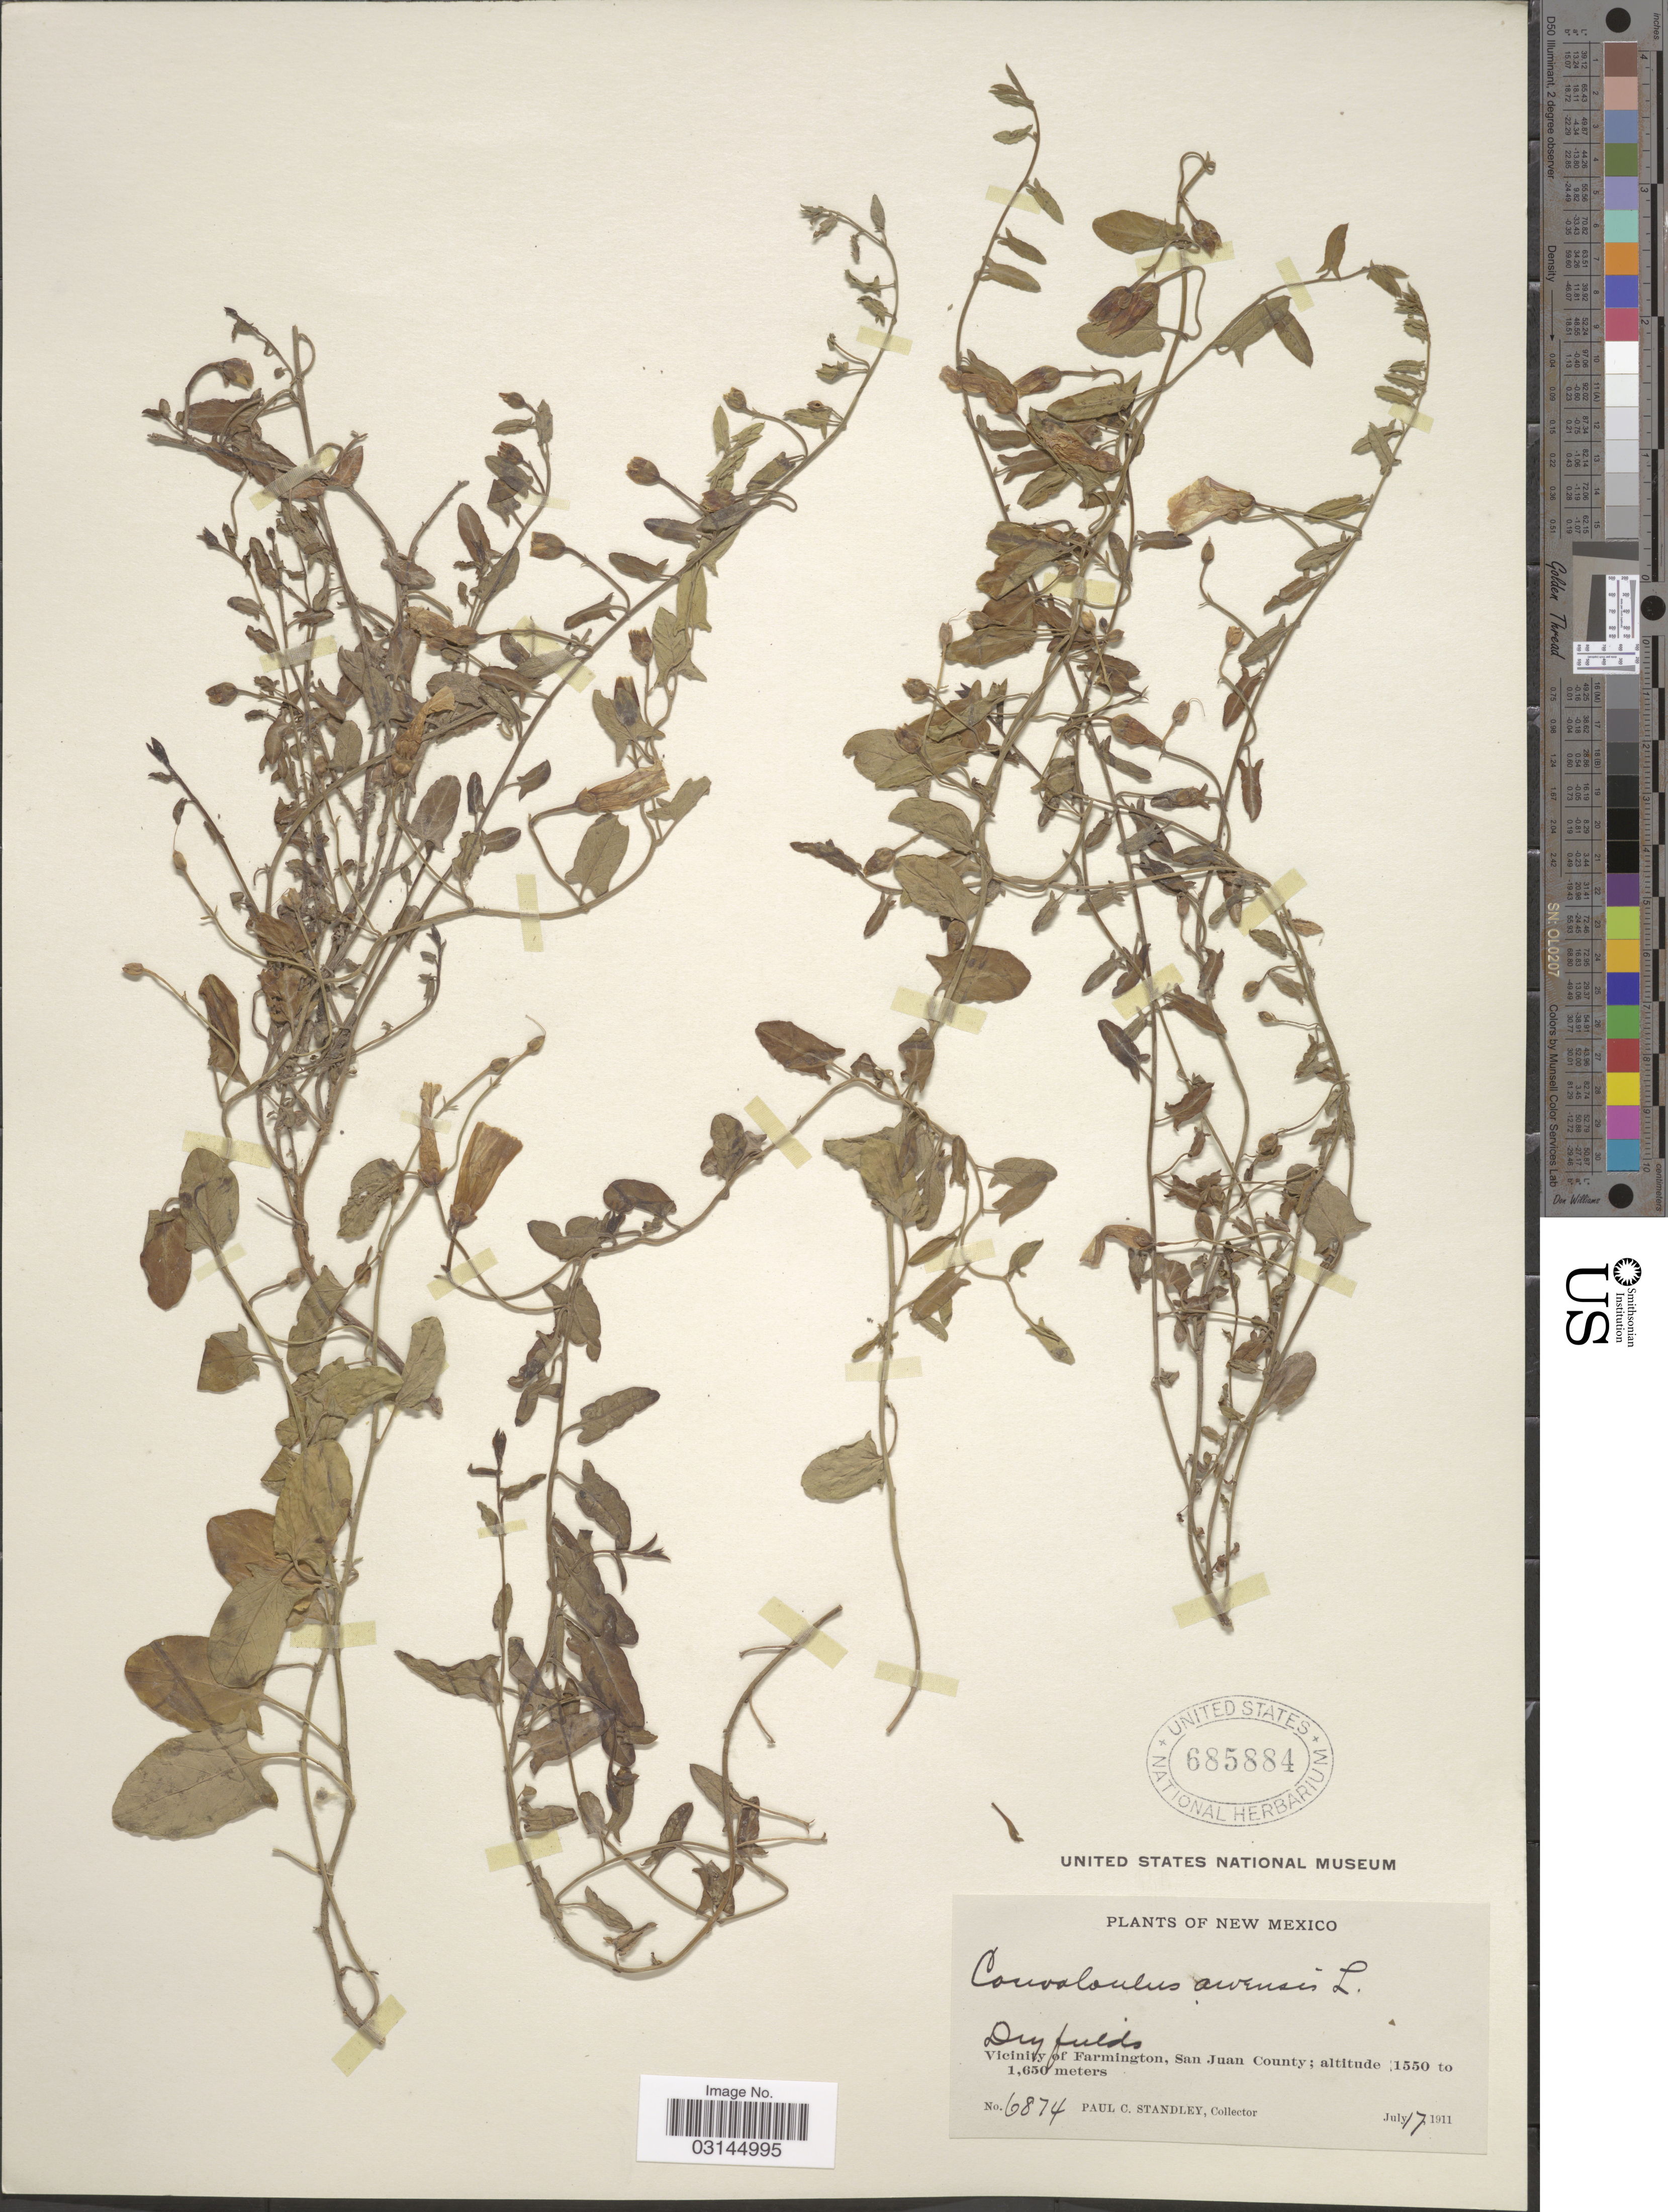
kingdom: Plantae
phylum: Tracheophyta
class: Magnoliopsida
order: Solanales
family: Convolvulaceae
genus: Convolvulus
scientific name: Convolvulus arvensis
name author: L.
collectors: P. C. Standley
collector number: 6874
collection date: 1911-07-17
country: United States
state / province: New Mexico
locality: Vicinity of Farmington, San Juan County.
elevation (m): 1550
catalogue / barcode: US 685884